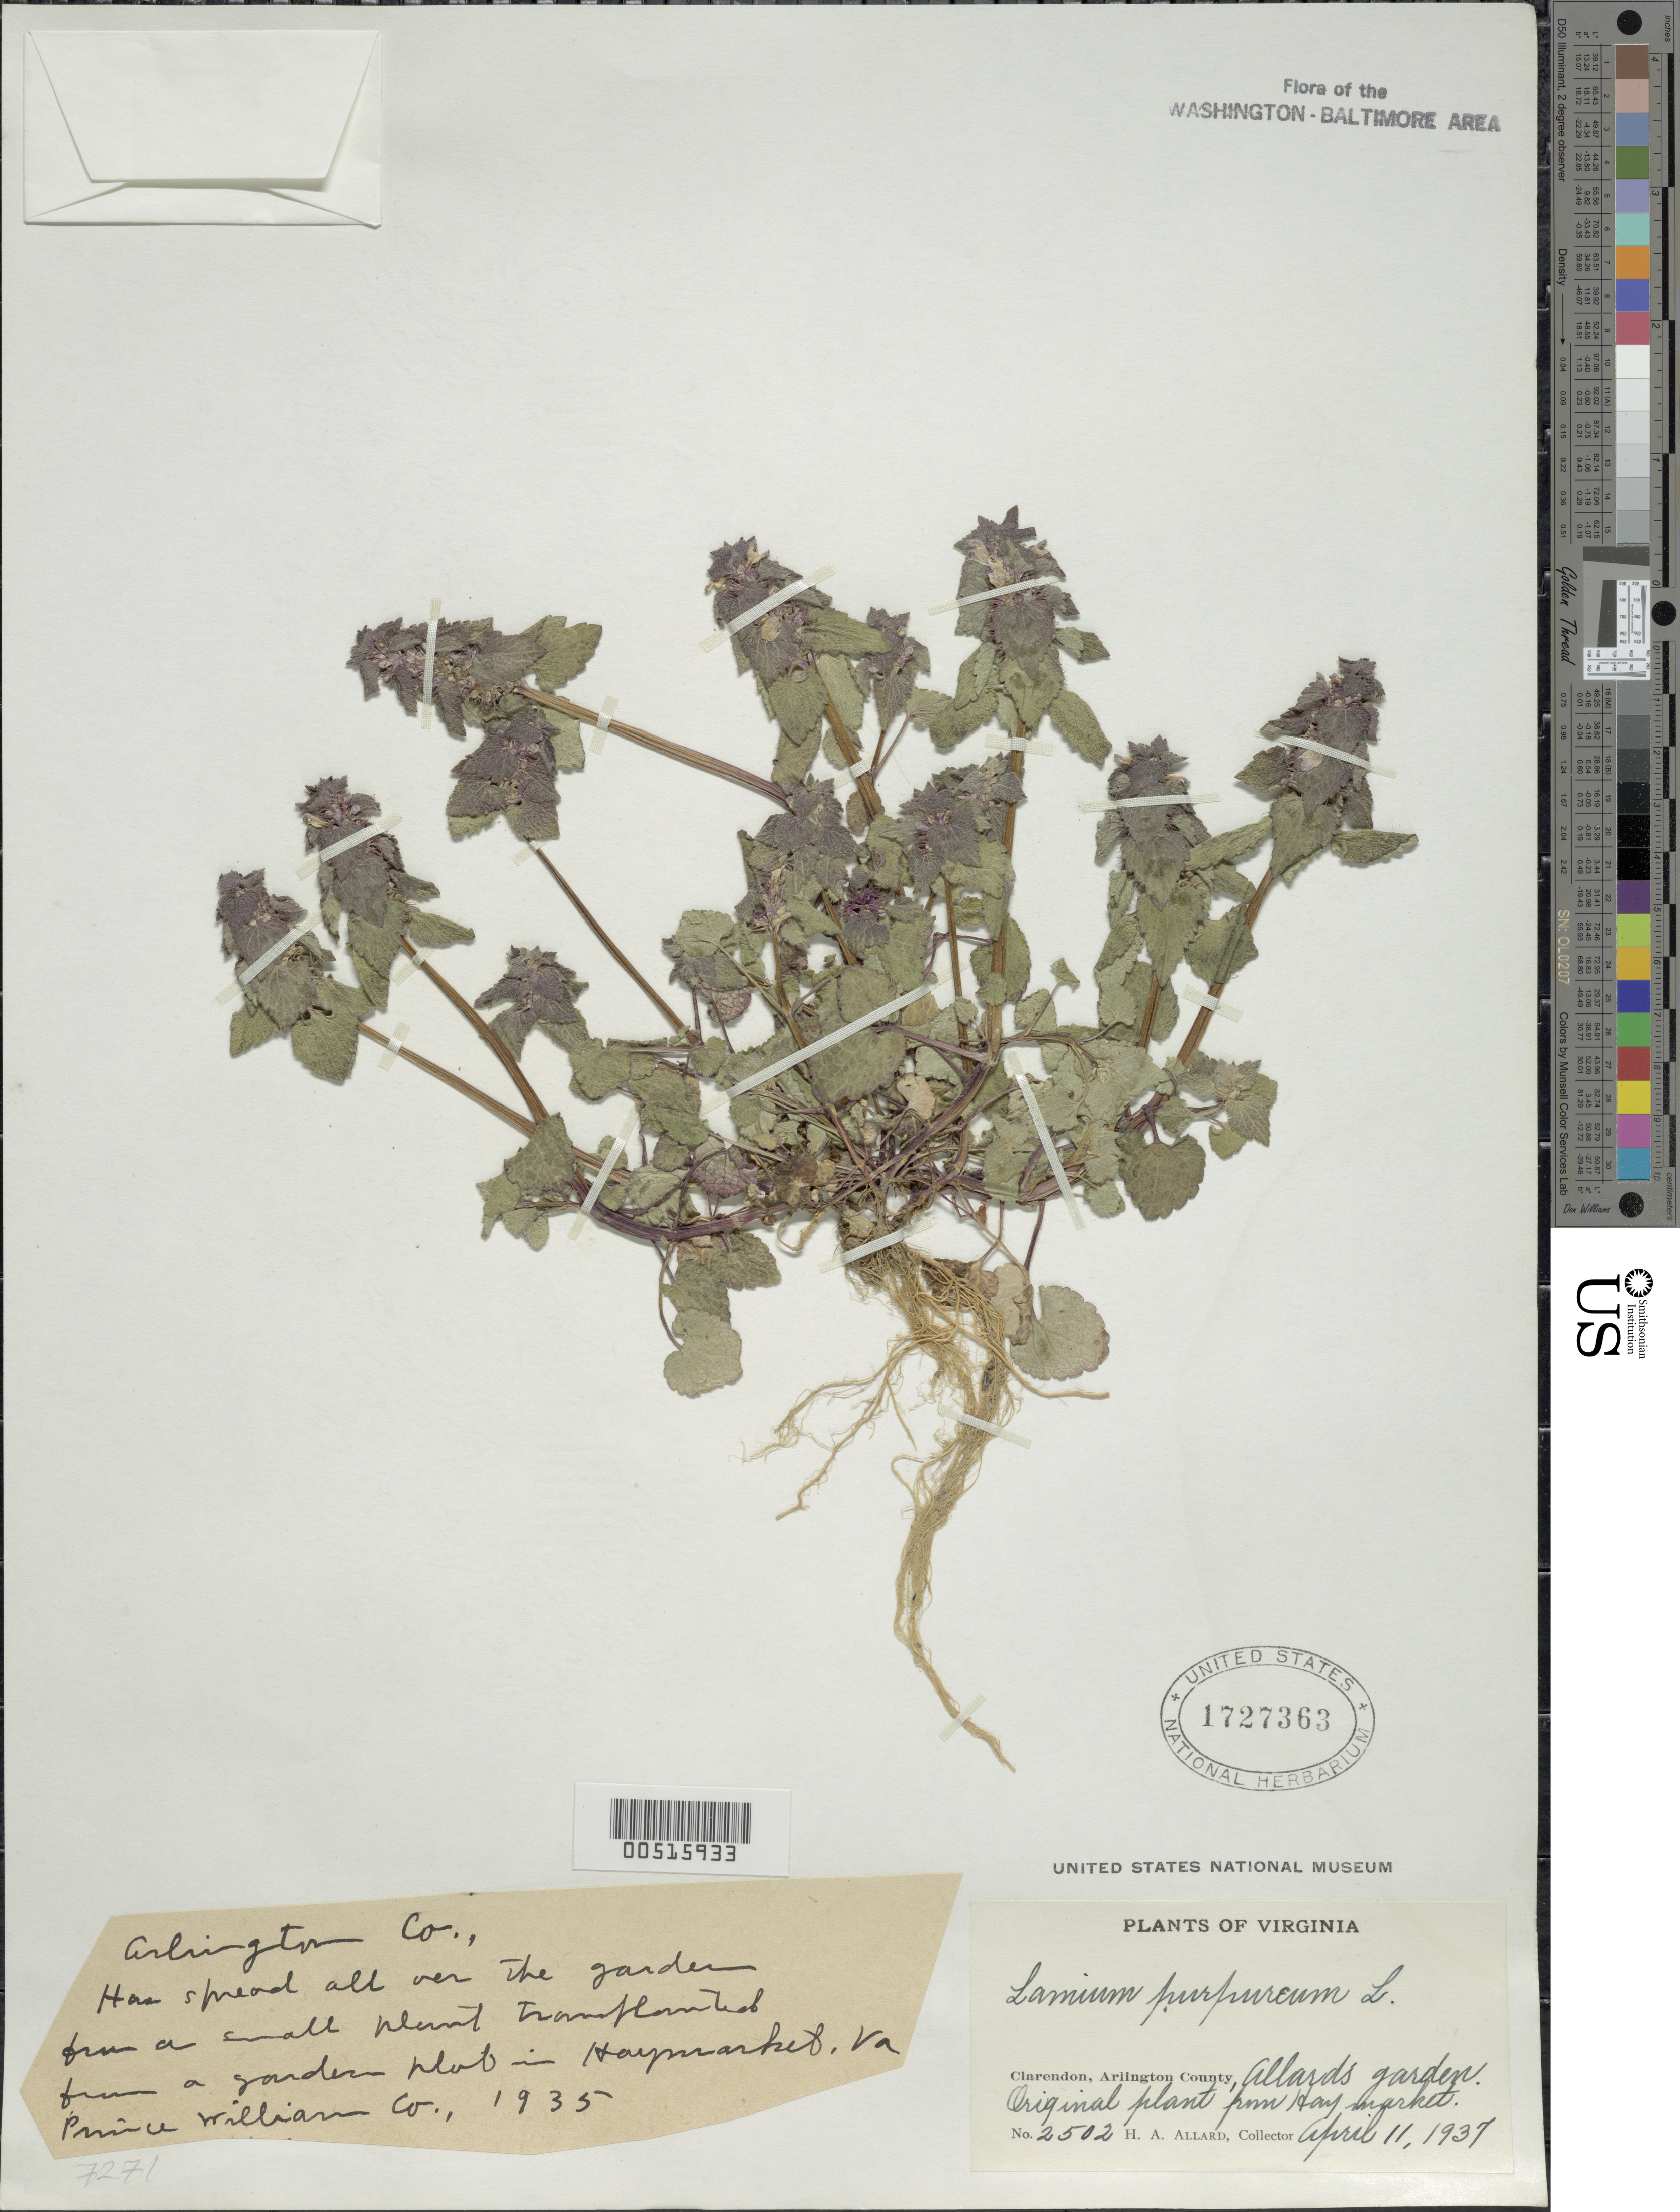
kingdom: Plantae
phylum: Tracheophyta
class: Magnoliopsida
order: Lamiales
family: Lamiaceae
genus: Lamium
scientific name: Lamium purpureum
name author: L.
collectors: H. A. Allard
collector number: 2502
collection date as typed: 11 Apr 1937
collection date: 1937-04-11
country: United States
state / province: Virginia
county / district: Arlington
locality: Clarendon, Allard's Garden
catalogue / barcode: US 1727363